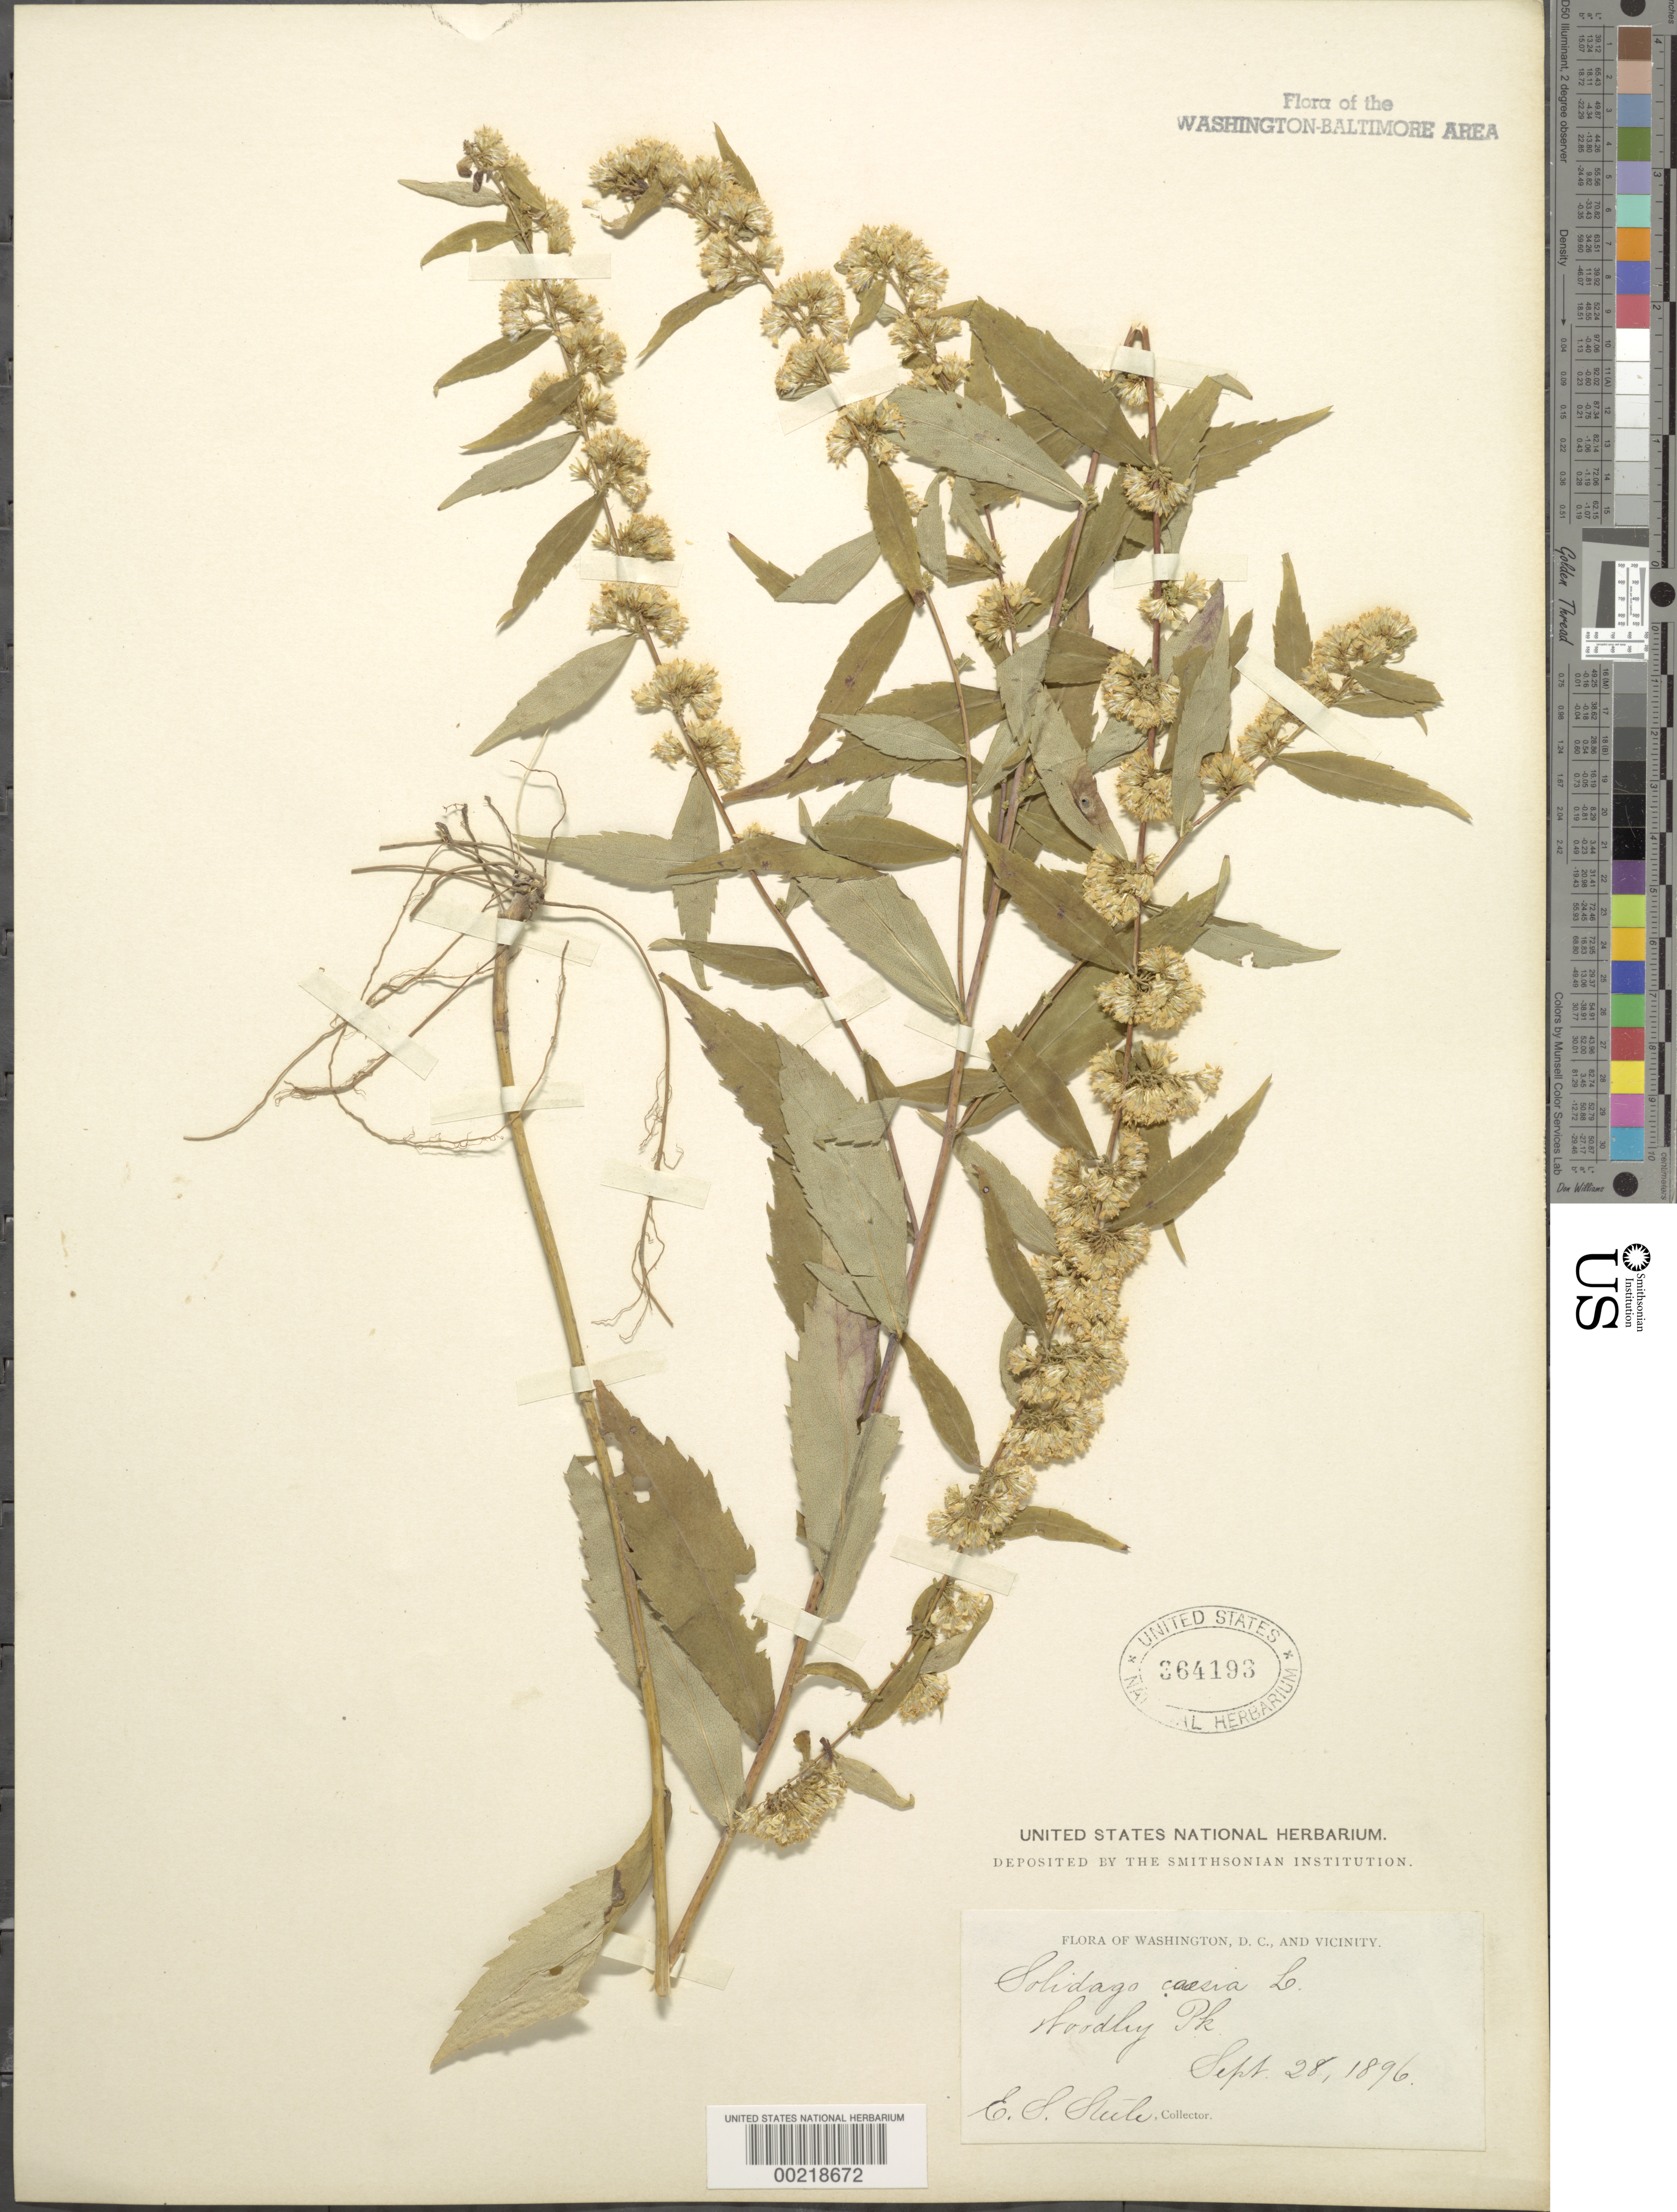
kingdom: Plantae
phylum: Tracheophyta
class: Magnoliopsida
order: Asterales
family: Asteraceae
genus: Solidago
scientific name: Solidago caesia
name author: L.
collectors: E. Steele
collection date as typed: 28 Sep 1896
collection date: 1896-09-28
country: United States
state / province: District of Columbia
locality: Woodley Park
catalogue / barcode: US 364193